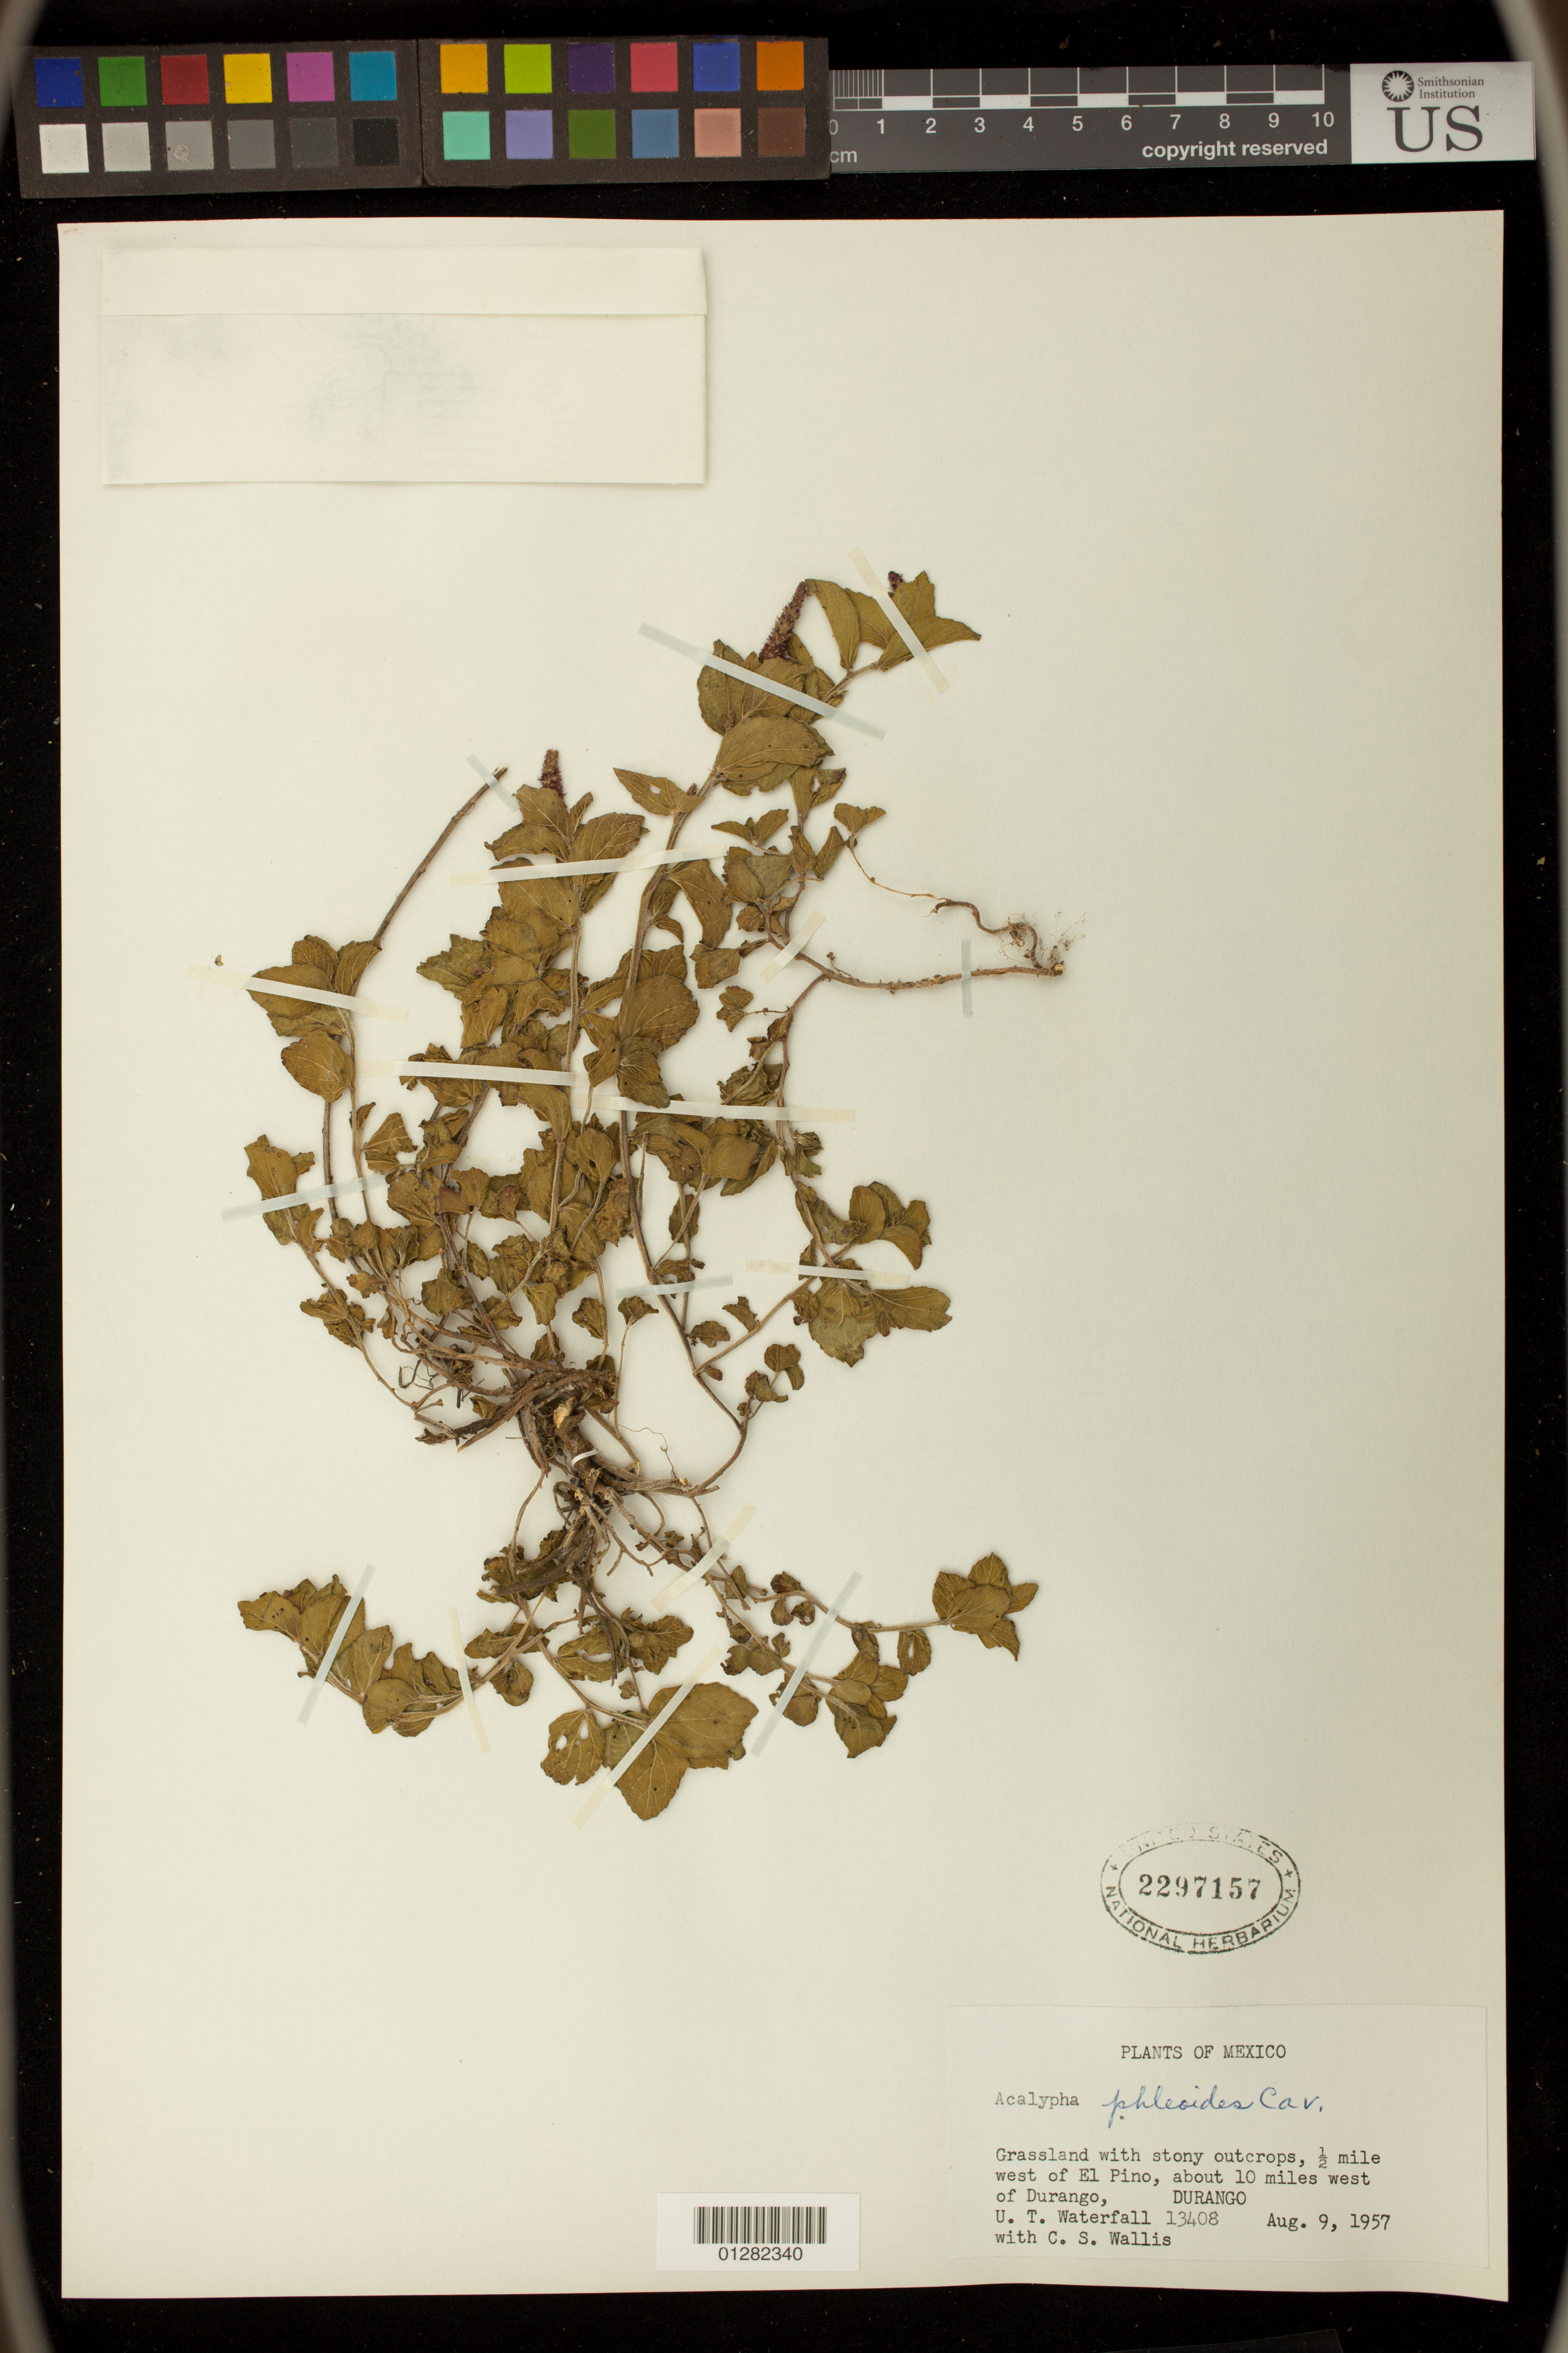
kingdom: Plantae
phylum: Tracheophyta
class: Magnoliopsida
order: Malpighiales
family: Euphorbiaceae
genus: Acalypha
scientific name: Acalypha phleoides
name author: Cav.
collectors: R. M. King & A. Diboll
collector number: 13408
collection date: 1957-08-09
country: Mexico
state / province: Durango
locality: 1/2 mile west of El Pino, about 10 miles west of Durango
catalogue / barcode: US 2297157